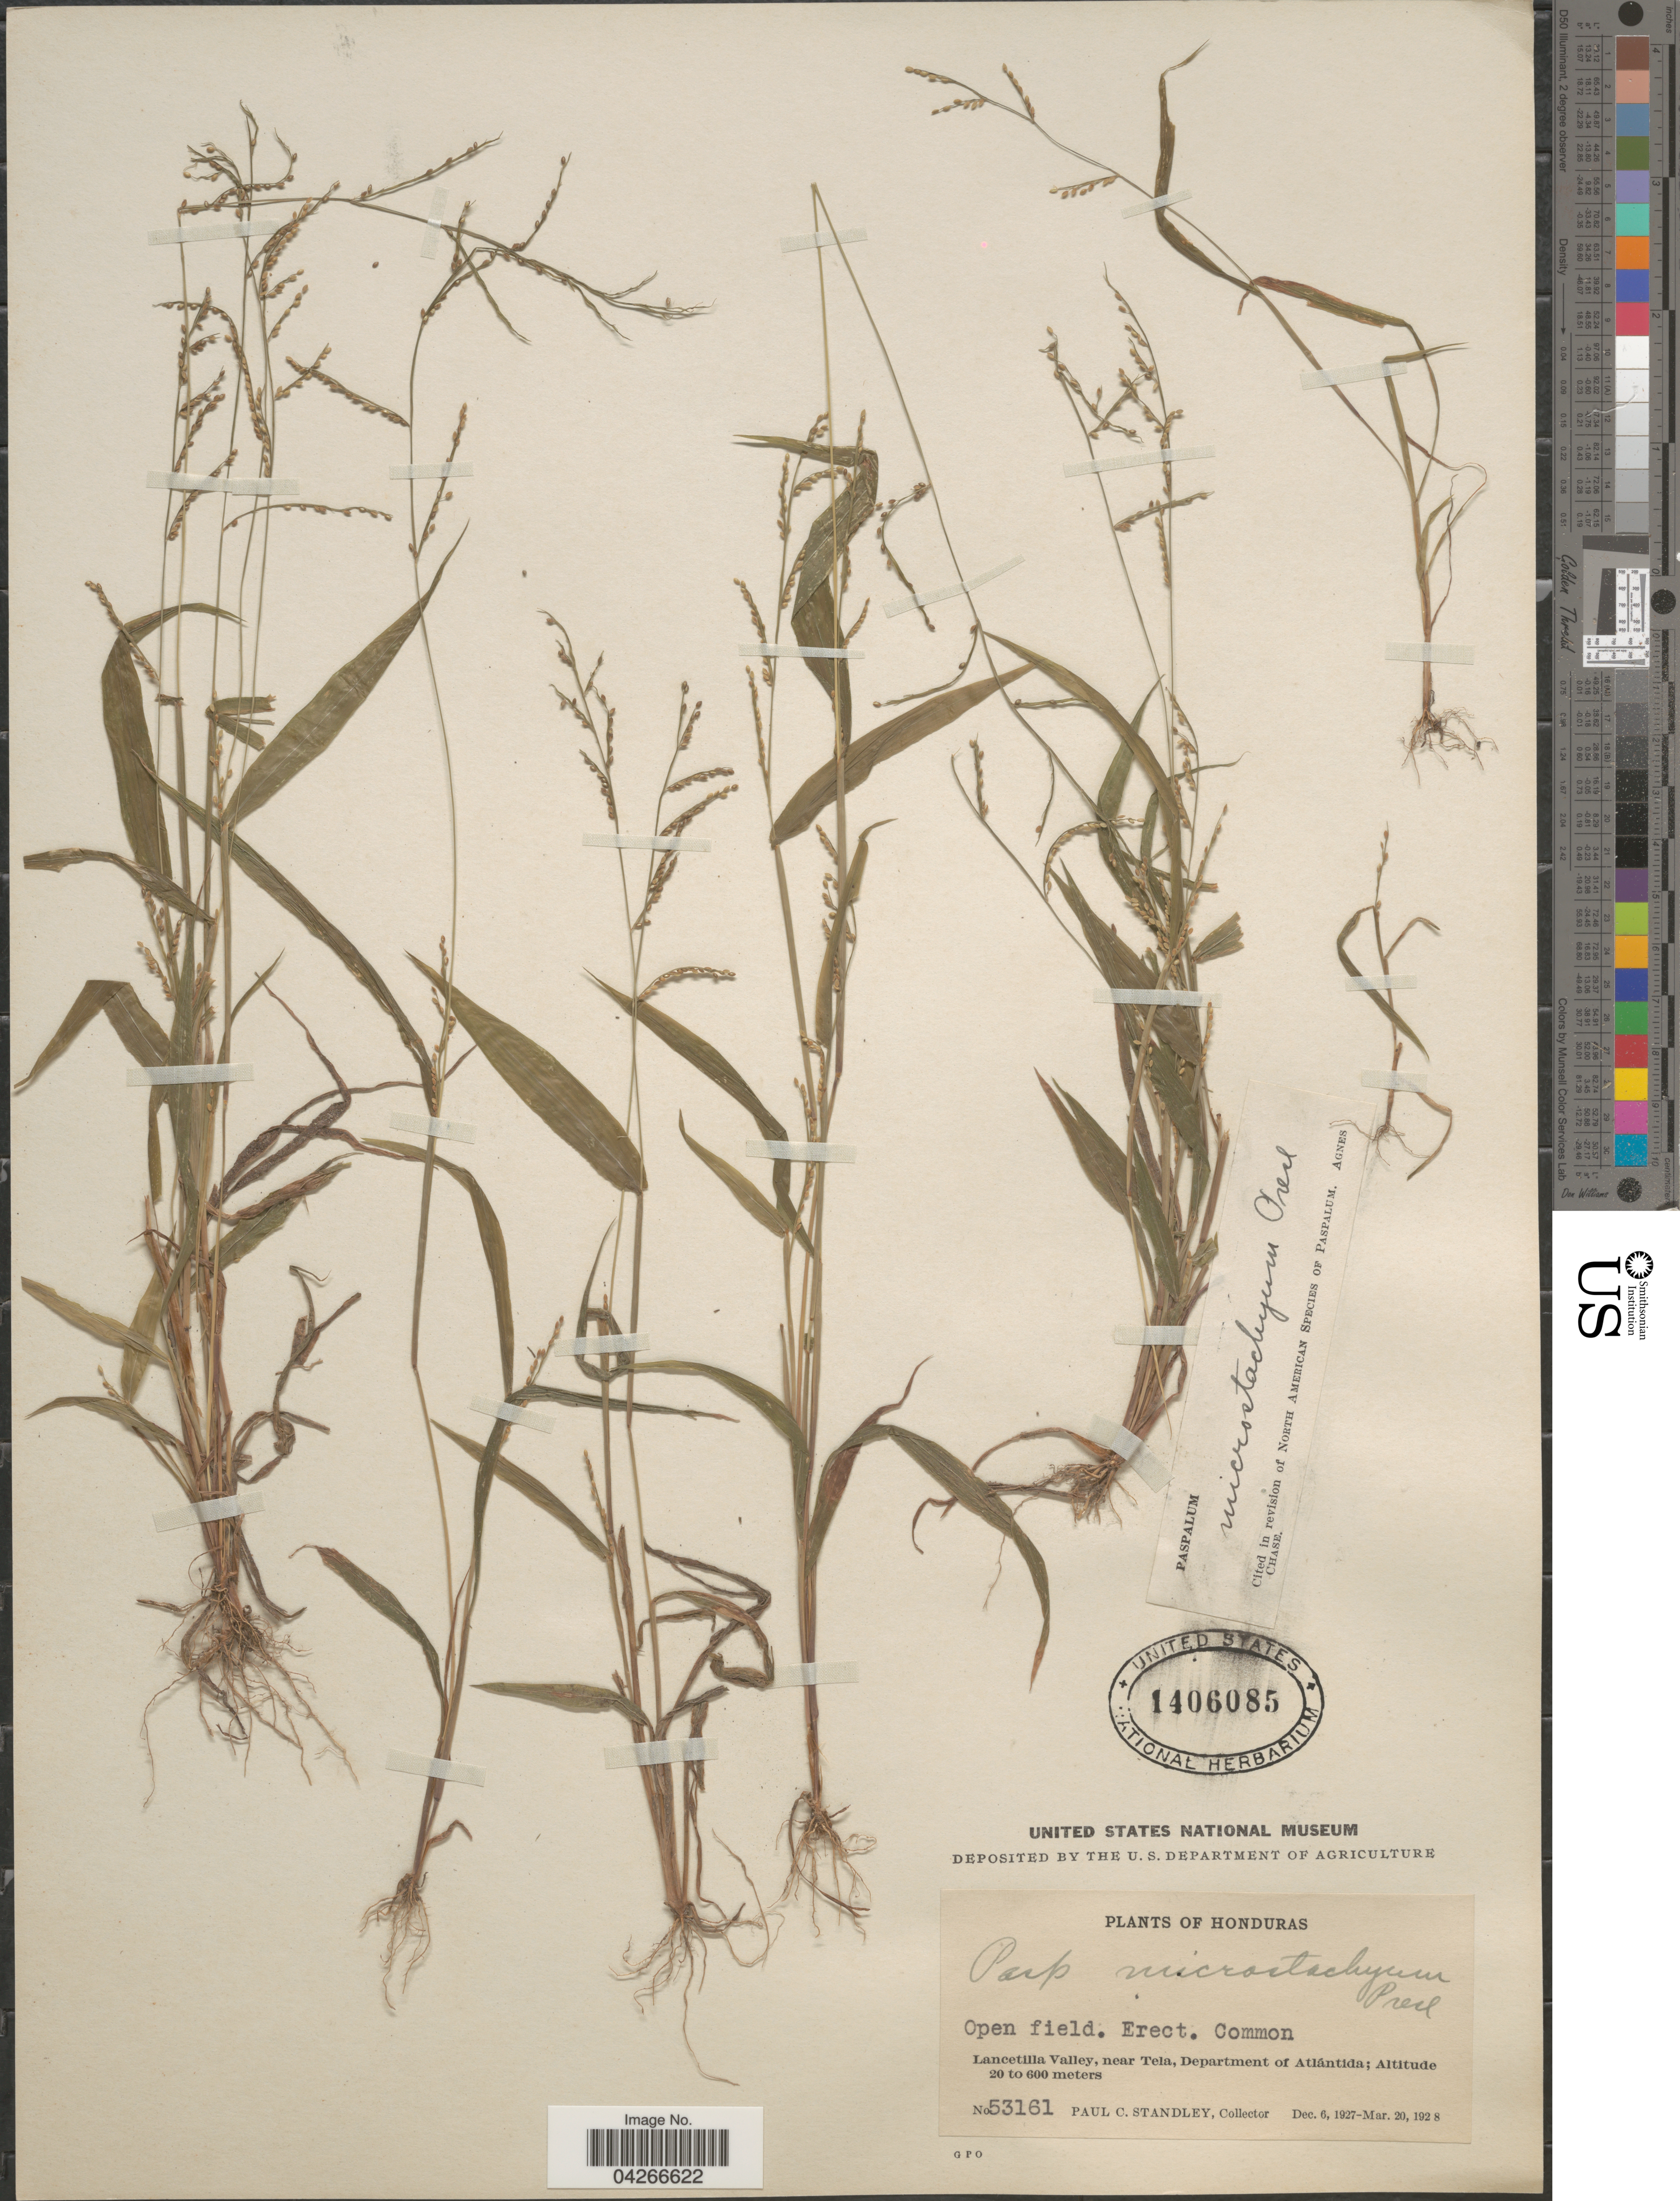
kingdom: Plantae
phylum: Tracheophyta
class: Liliopsida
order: Poales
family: Poaceae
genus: Paspalum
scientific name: Paspalum microstachyum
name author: J. Presl in C. Presl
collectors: P. C. Standley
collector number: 53161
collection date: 1927-12-06/1928-03-20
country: Honduras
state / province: Atlantida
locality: Lancetilla Valley, near Tela, Department of Atlántida.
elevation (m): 20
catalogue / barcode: US 1406085